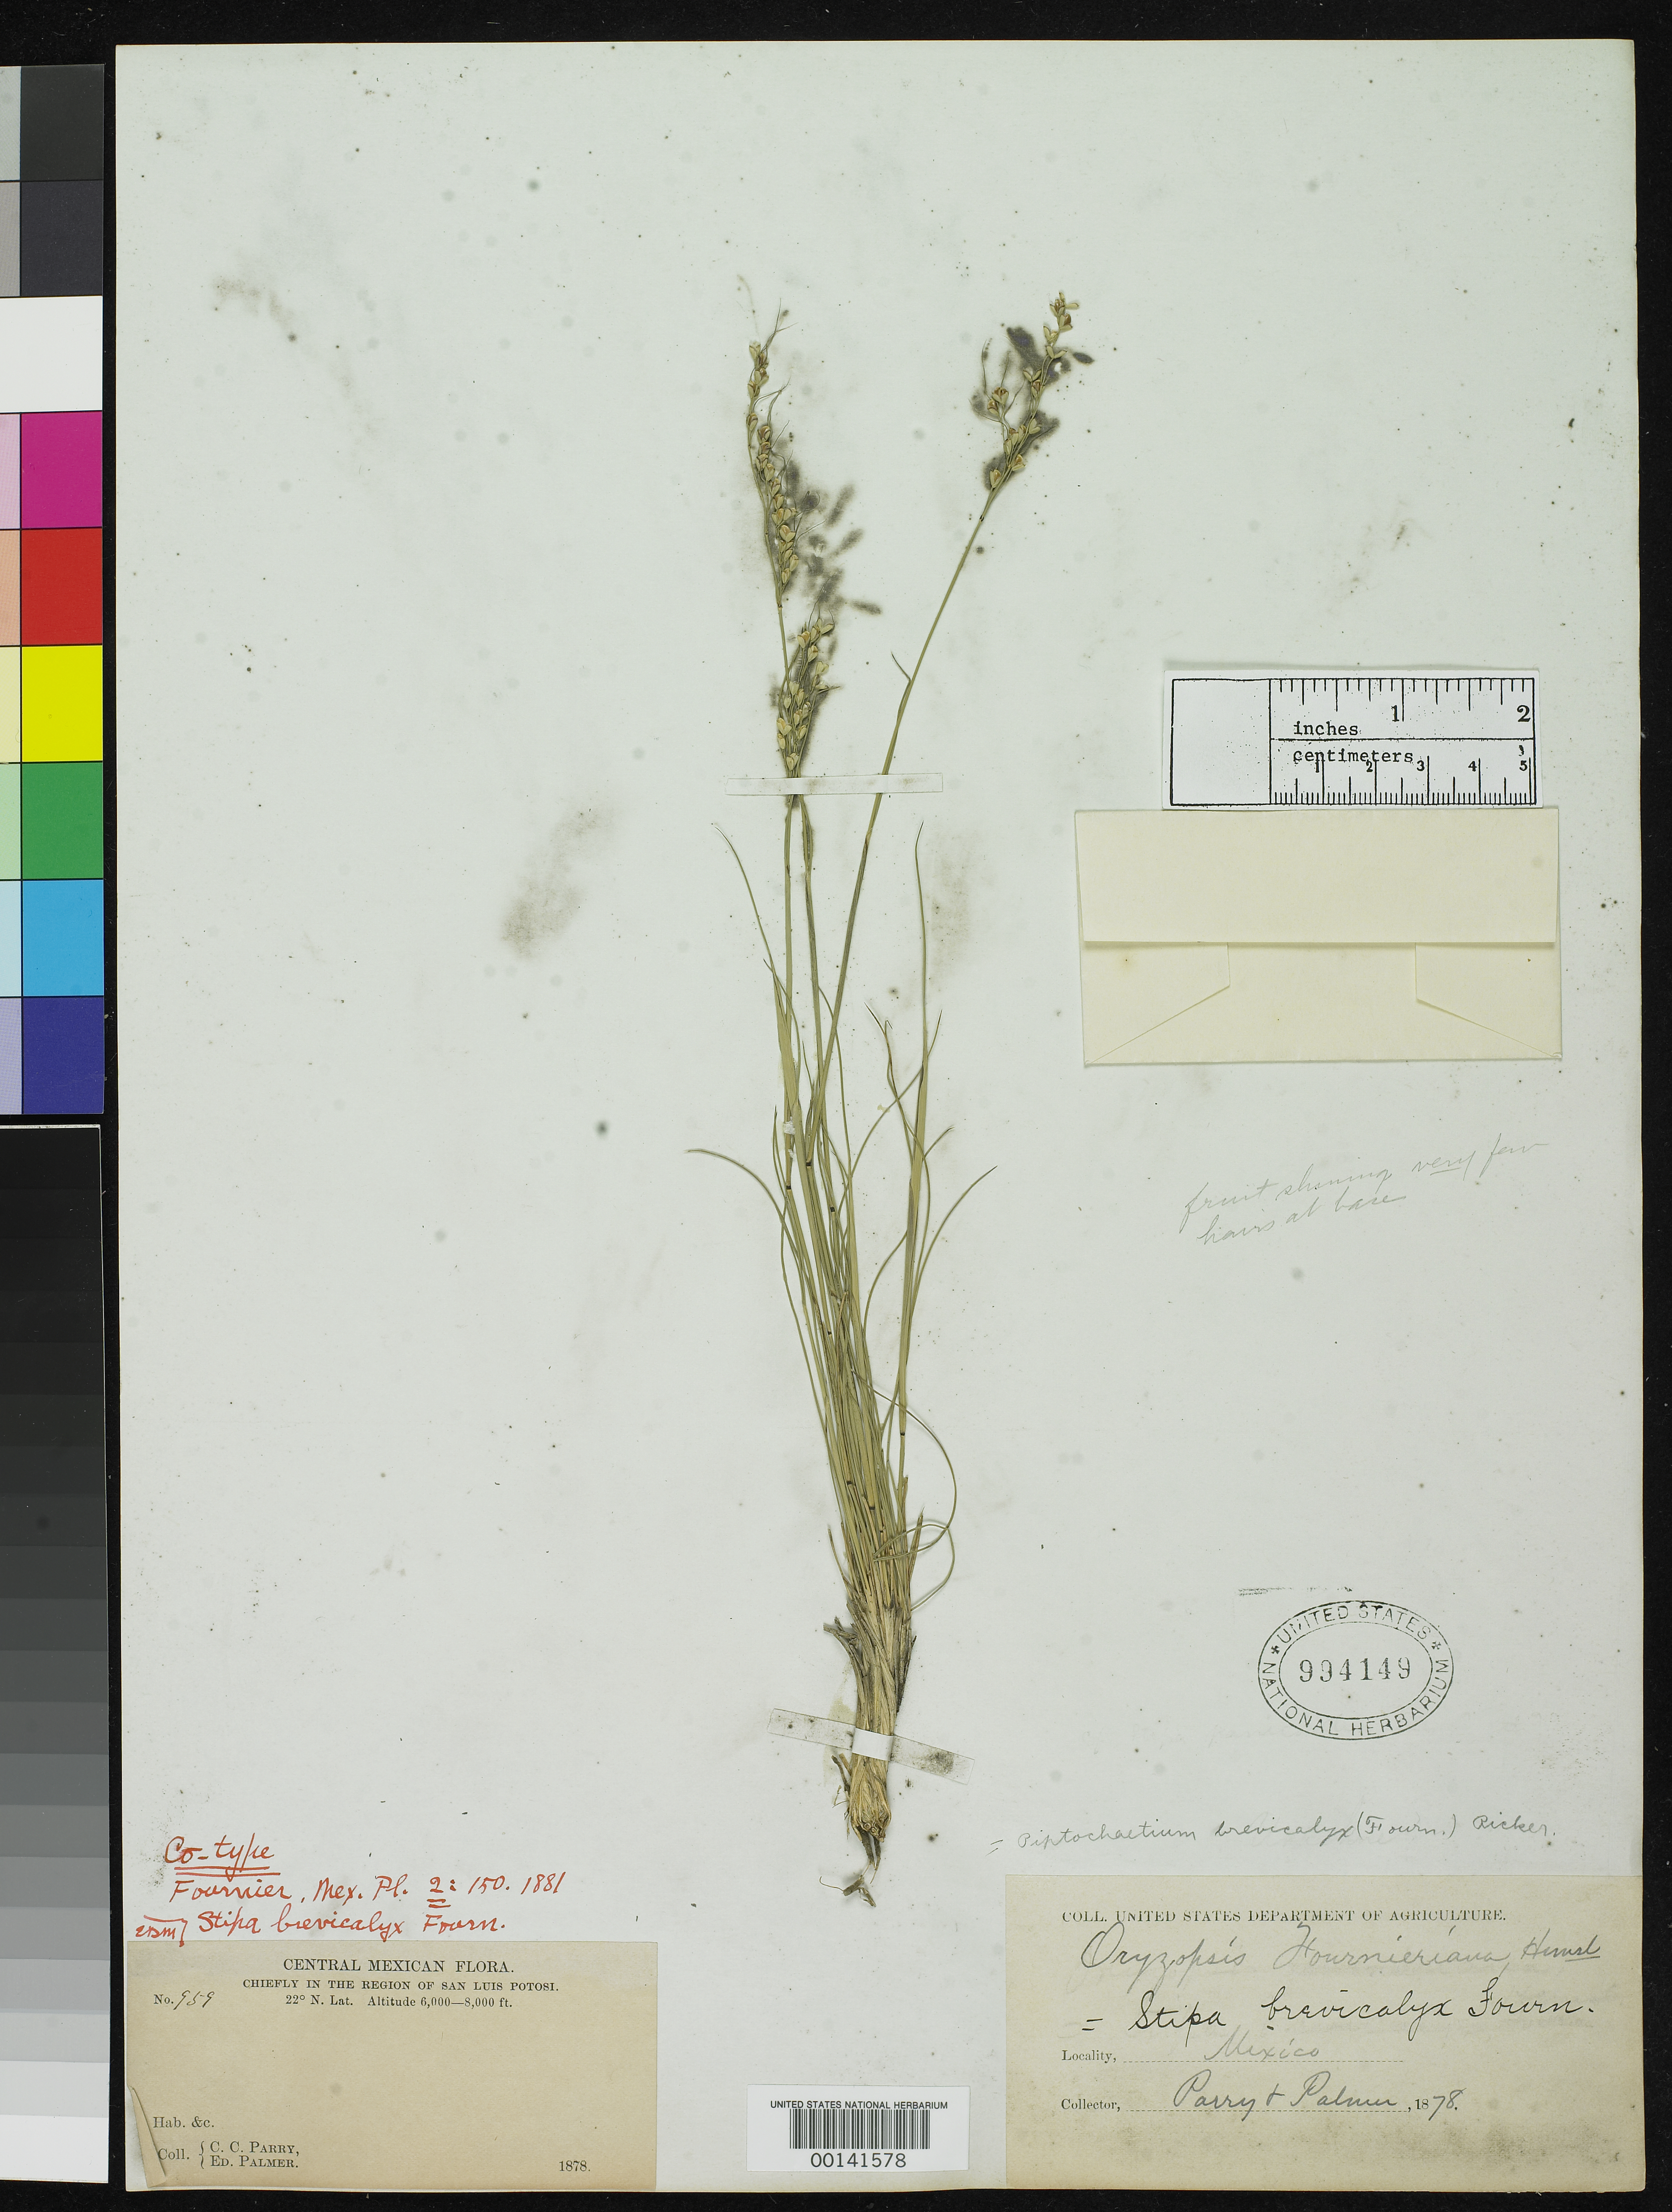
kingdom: Plantae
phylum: Tracheophyta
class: Liliopsida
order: Poales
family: Poaceae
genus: Stipa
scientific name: Stipa brevicalyx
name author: E. Fourn.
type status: Type Collection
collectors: C. C. Parry & E. Palmer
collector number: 959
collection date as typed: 1878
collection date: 1878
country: Mexico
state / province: San Luis Potosi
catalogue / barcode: US 994149